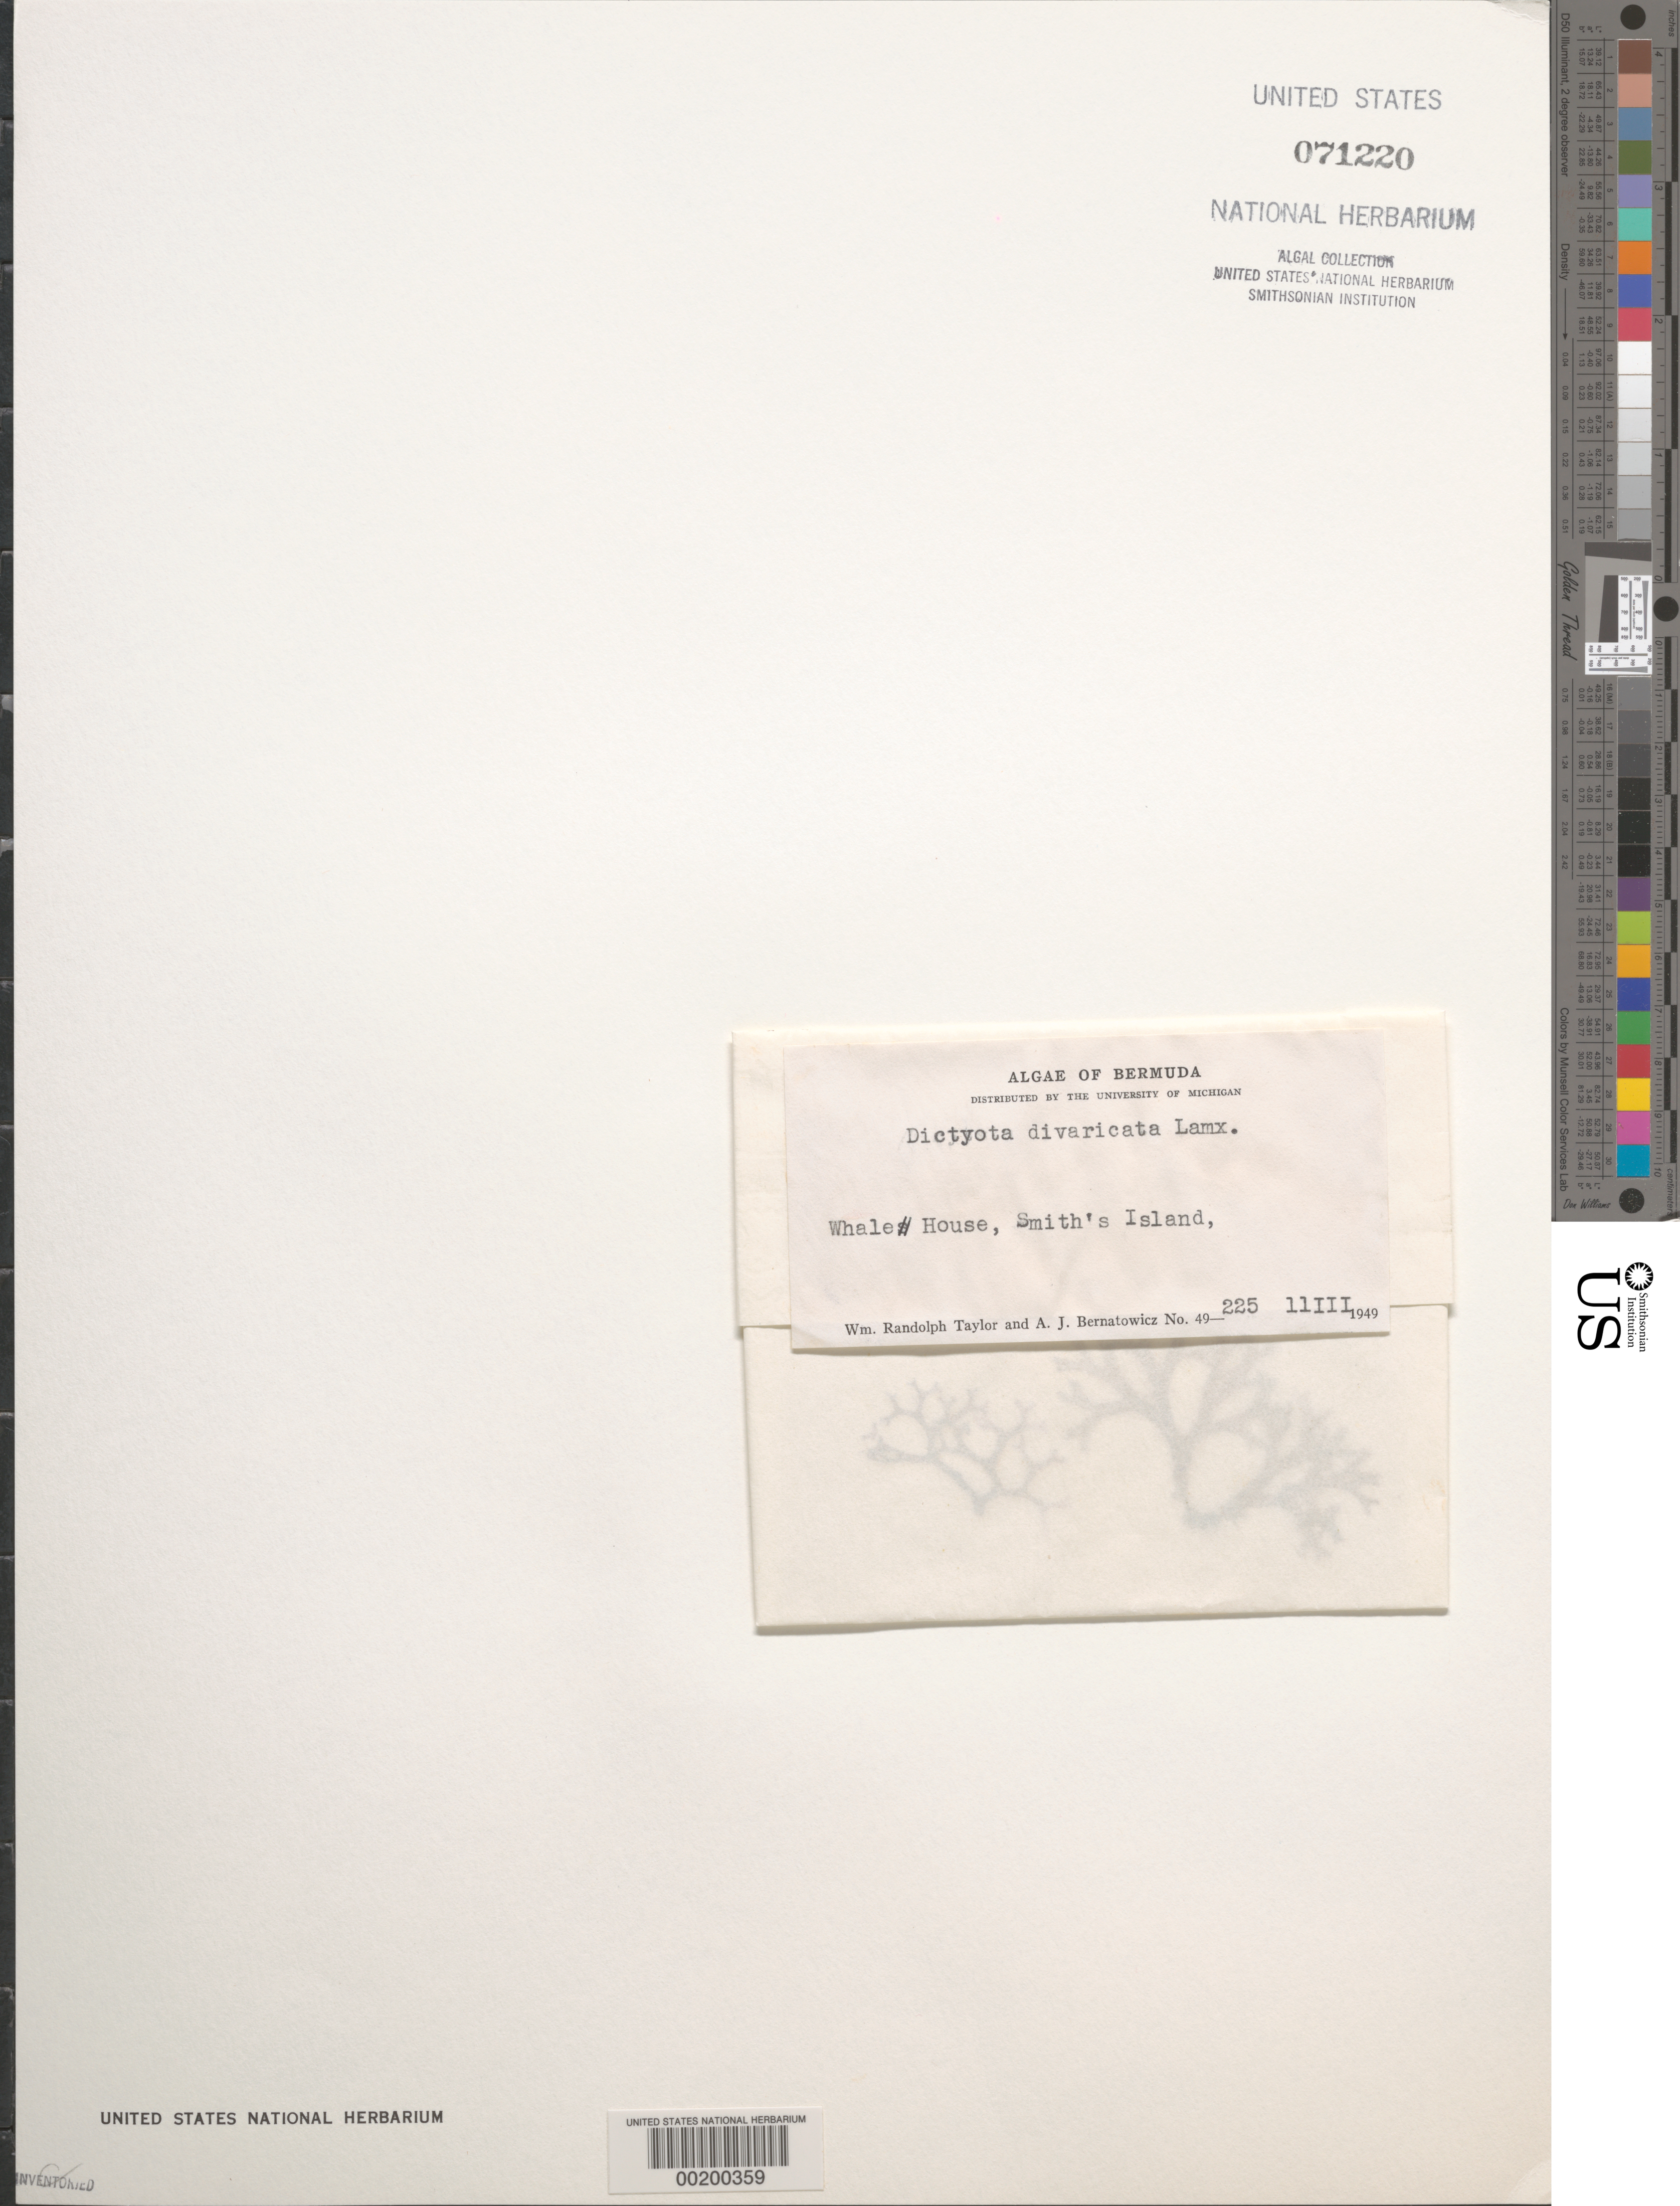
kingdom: Chromista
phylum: Ochrophyta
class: Phaeophyceae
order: Dictyotales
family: Dictyotaceae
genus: Dictyota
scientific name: Dictyota divaricata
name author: J.V.Lamouroux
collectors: W. R. Taylor & A. Bernatowicz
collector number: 49-225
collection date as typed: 11 Mar 1949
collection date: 1949-03-11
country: Bermuda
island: Smith's Island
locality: Whale House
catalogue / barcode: US 71220